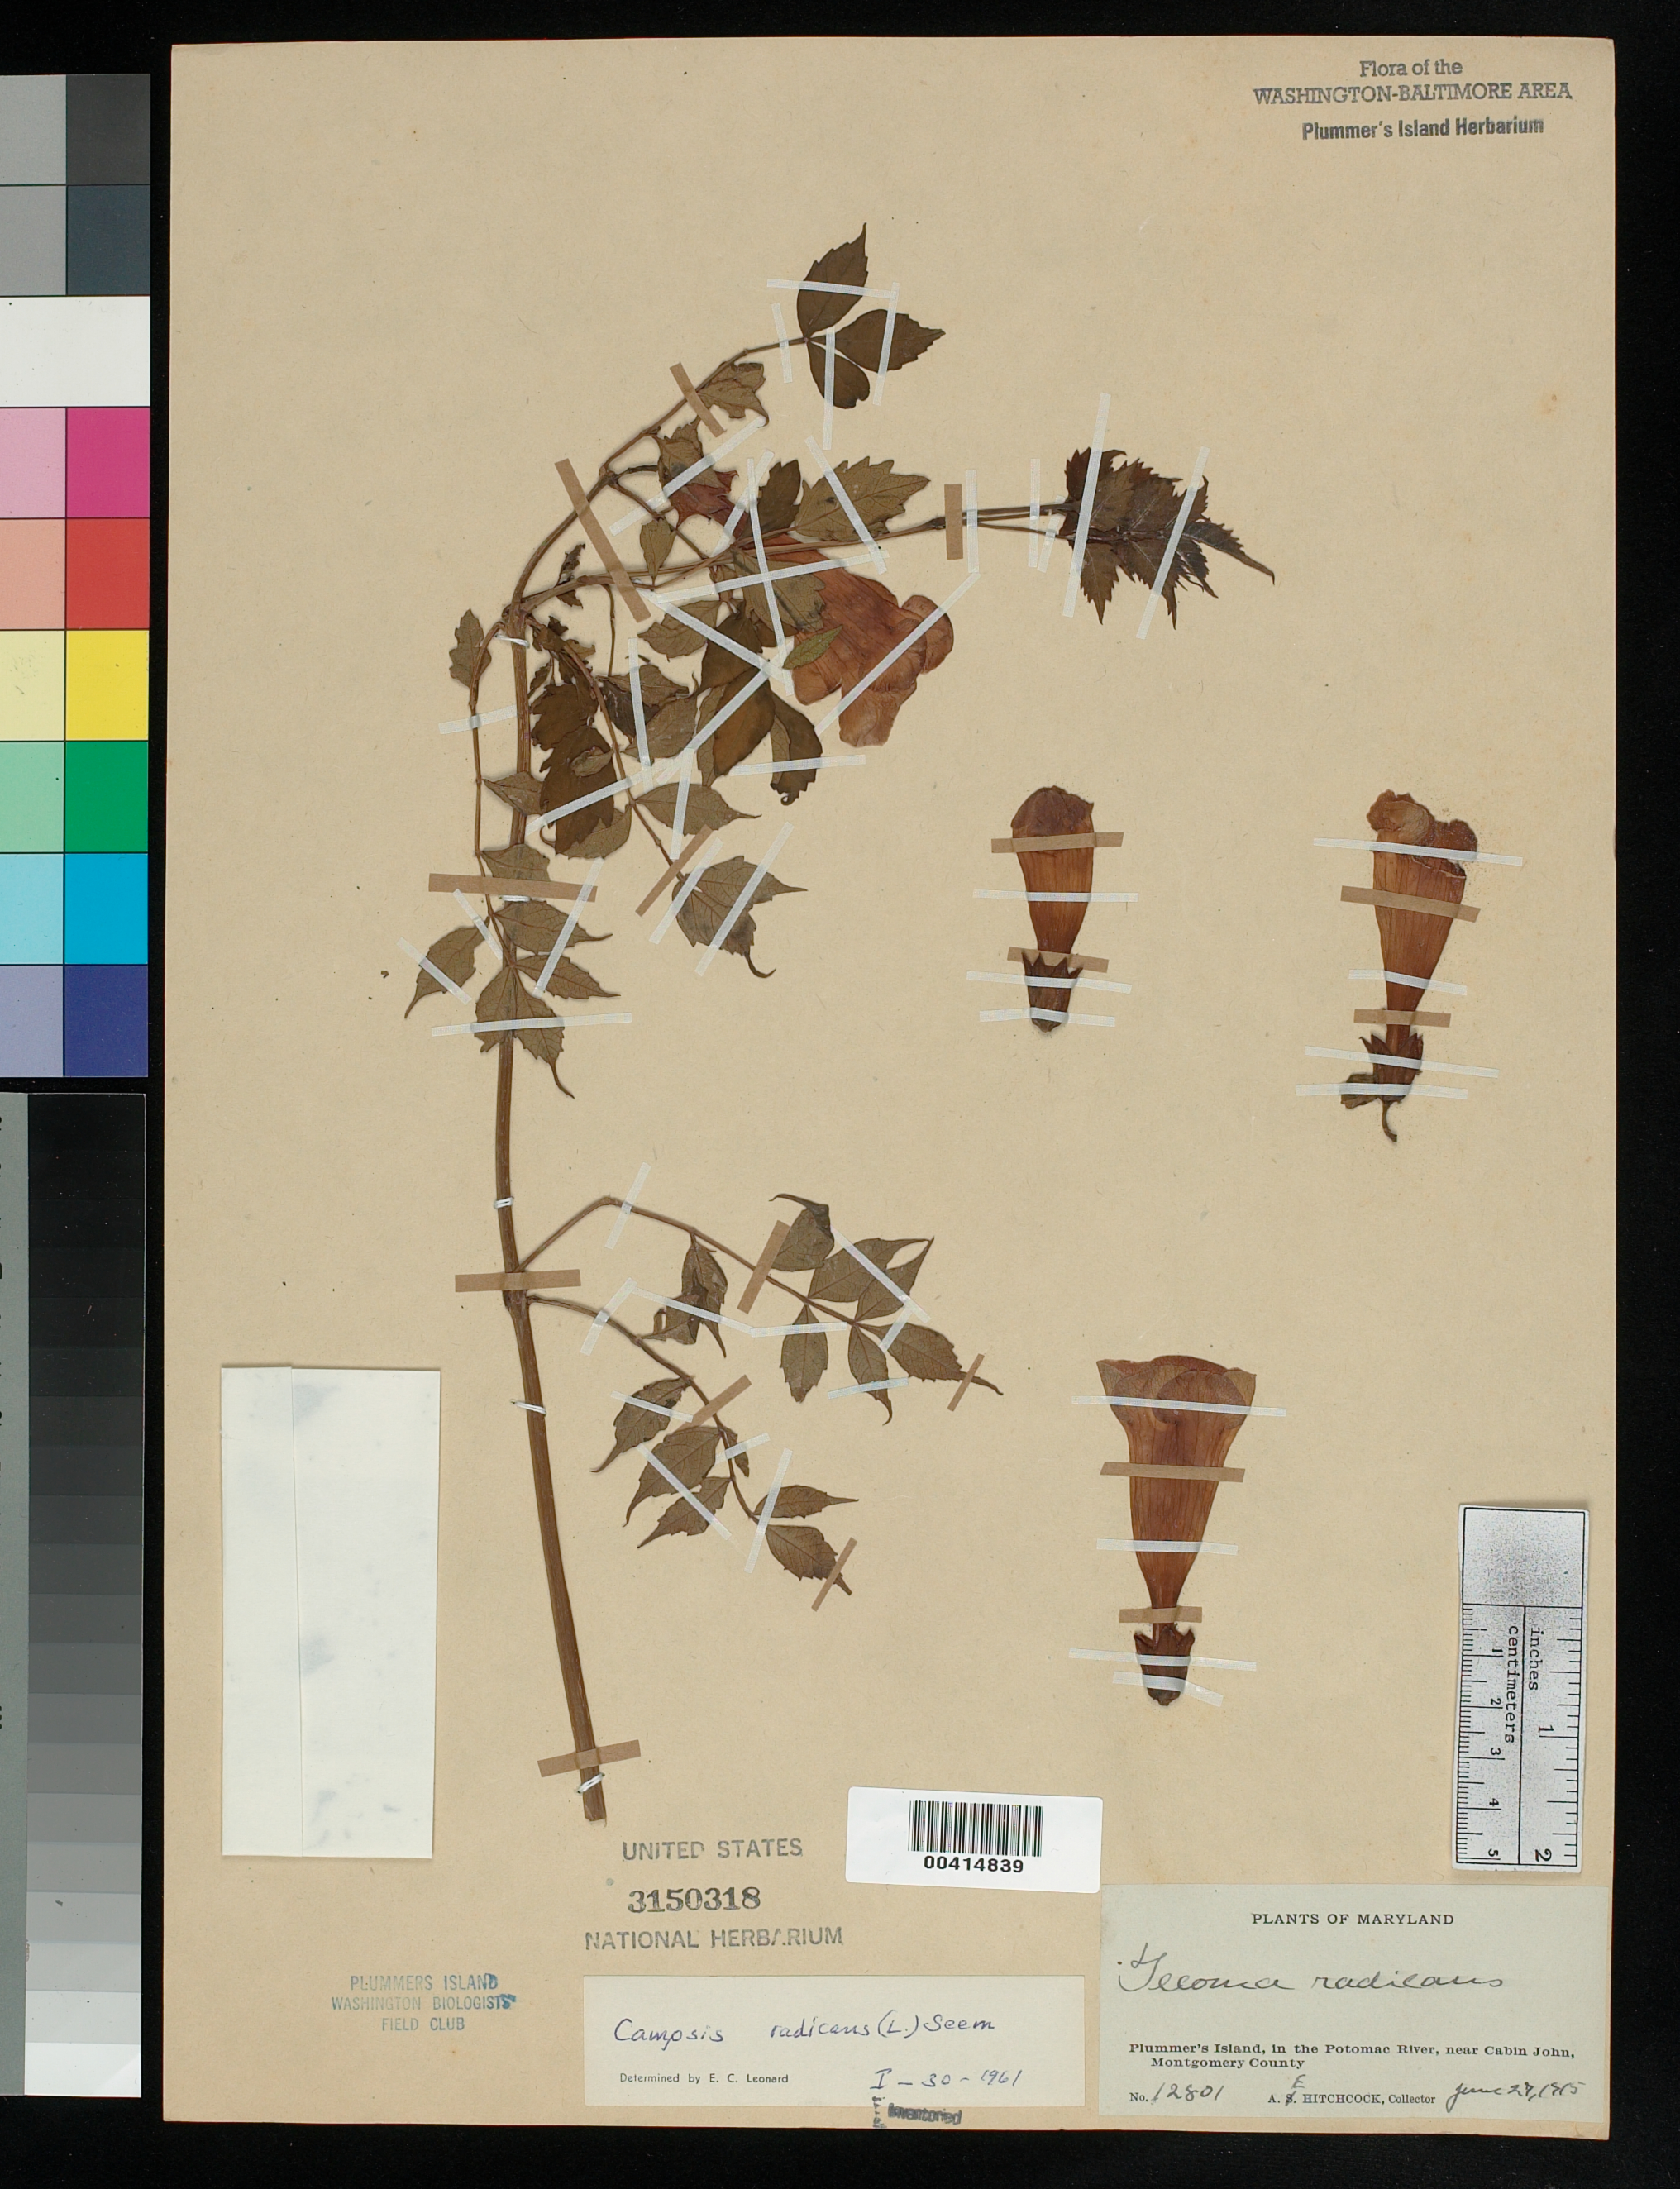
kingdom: Plantae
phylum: Tracheophyta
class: Magnoliopsida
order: Lamiales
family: Bignoniaceae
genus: Campsis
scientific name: Campsis radicans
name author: (L.) Seem.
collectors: A. S. Hitchcock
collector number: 12801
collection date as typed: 27 Jun 1915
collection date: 1915-06-27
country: United States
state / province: Maryland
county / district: Montgomery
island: Plummers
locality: Plummer's Island C. & O. Canal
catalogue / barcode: US 3150318